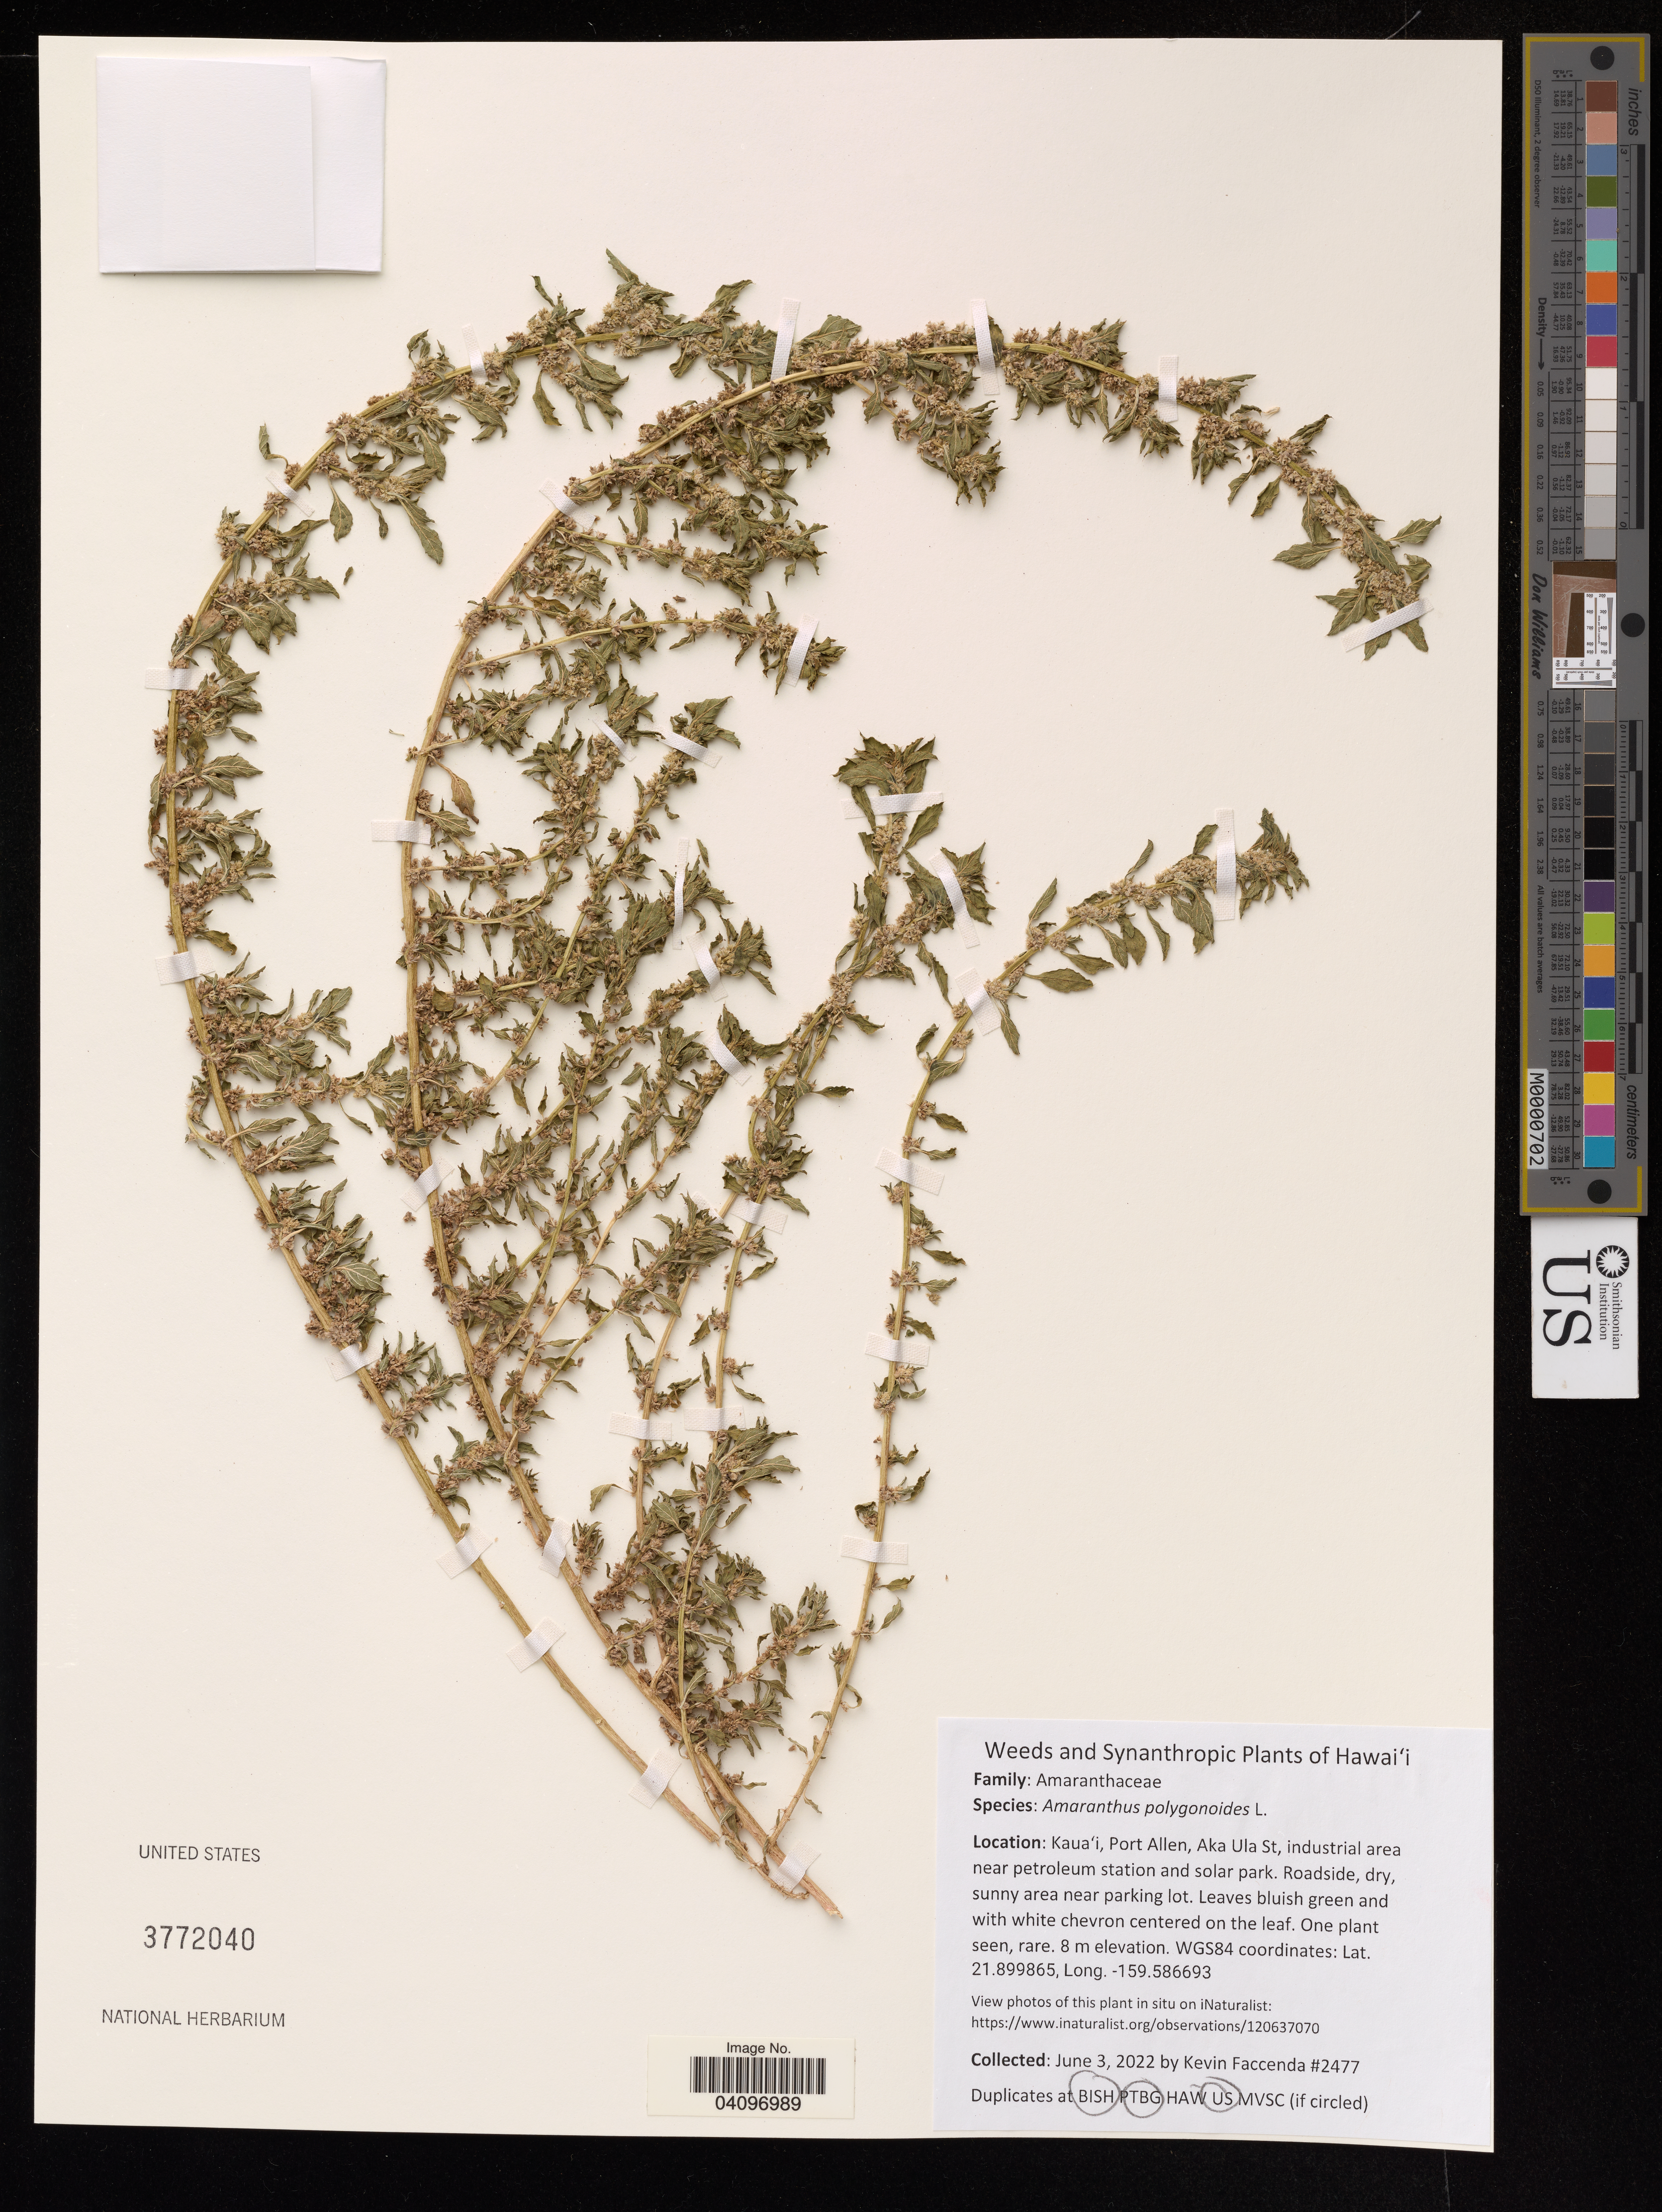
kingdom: Plantae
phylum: Tracheophyta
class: Magnoliopsida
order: Caryophyllales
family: Amaranthaceae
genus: Amaranthus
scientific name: Amaranthus polygonoides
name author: L.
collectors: K. Faccenda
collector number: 2477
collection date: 2022-06-03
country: United States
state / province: Hawaii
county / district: Kauai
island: Kaua'i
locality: Port Allen, aka Ula St., industrial area near petroleium station and solar park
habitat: Dry, sunny area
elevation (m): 8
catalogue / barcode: US 3772040